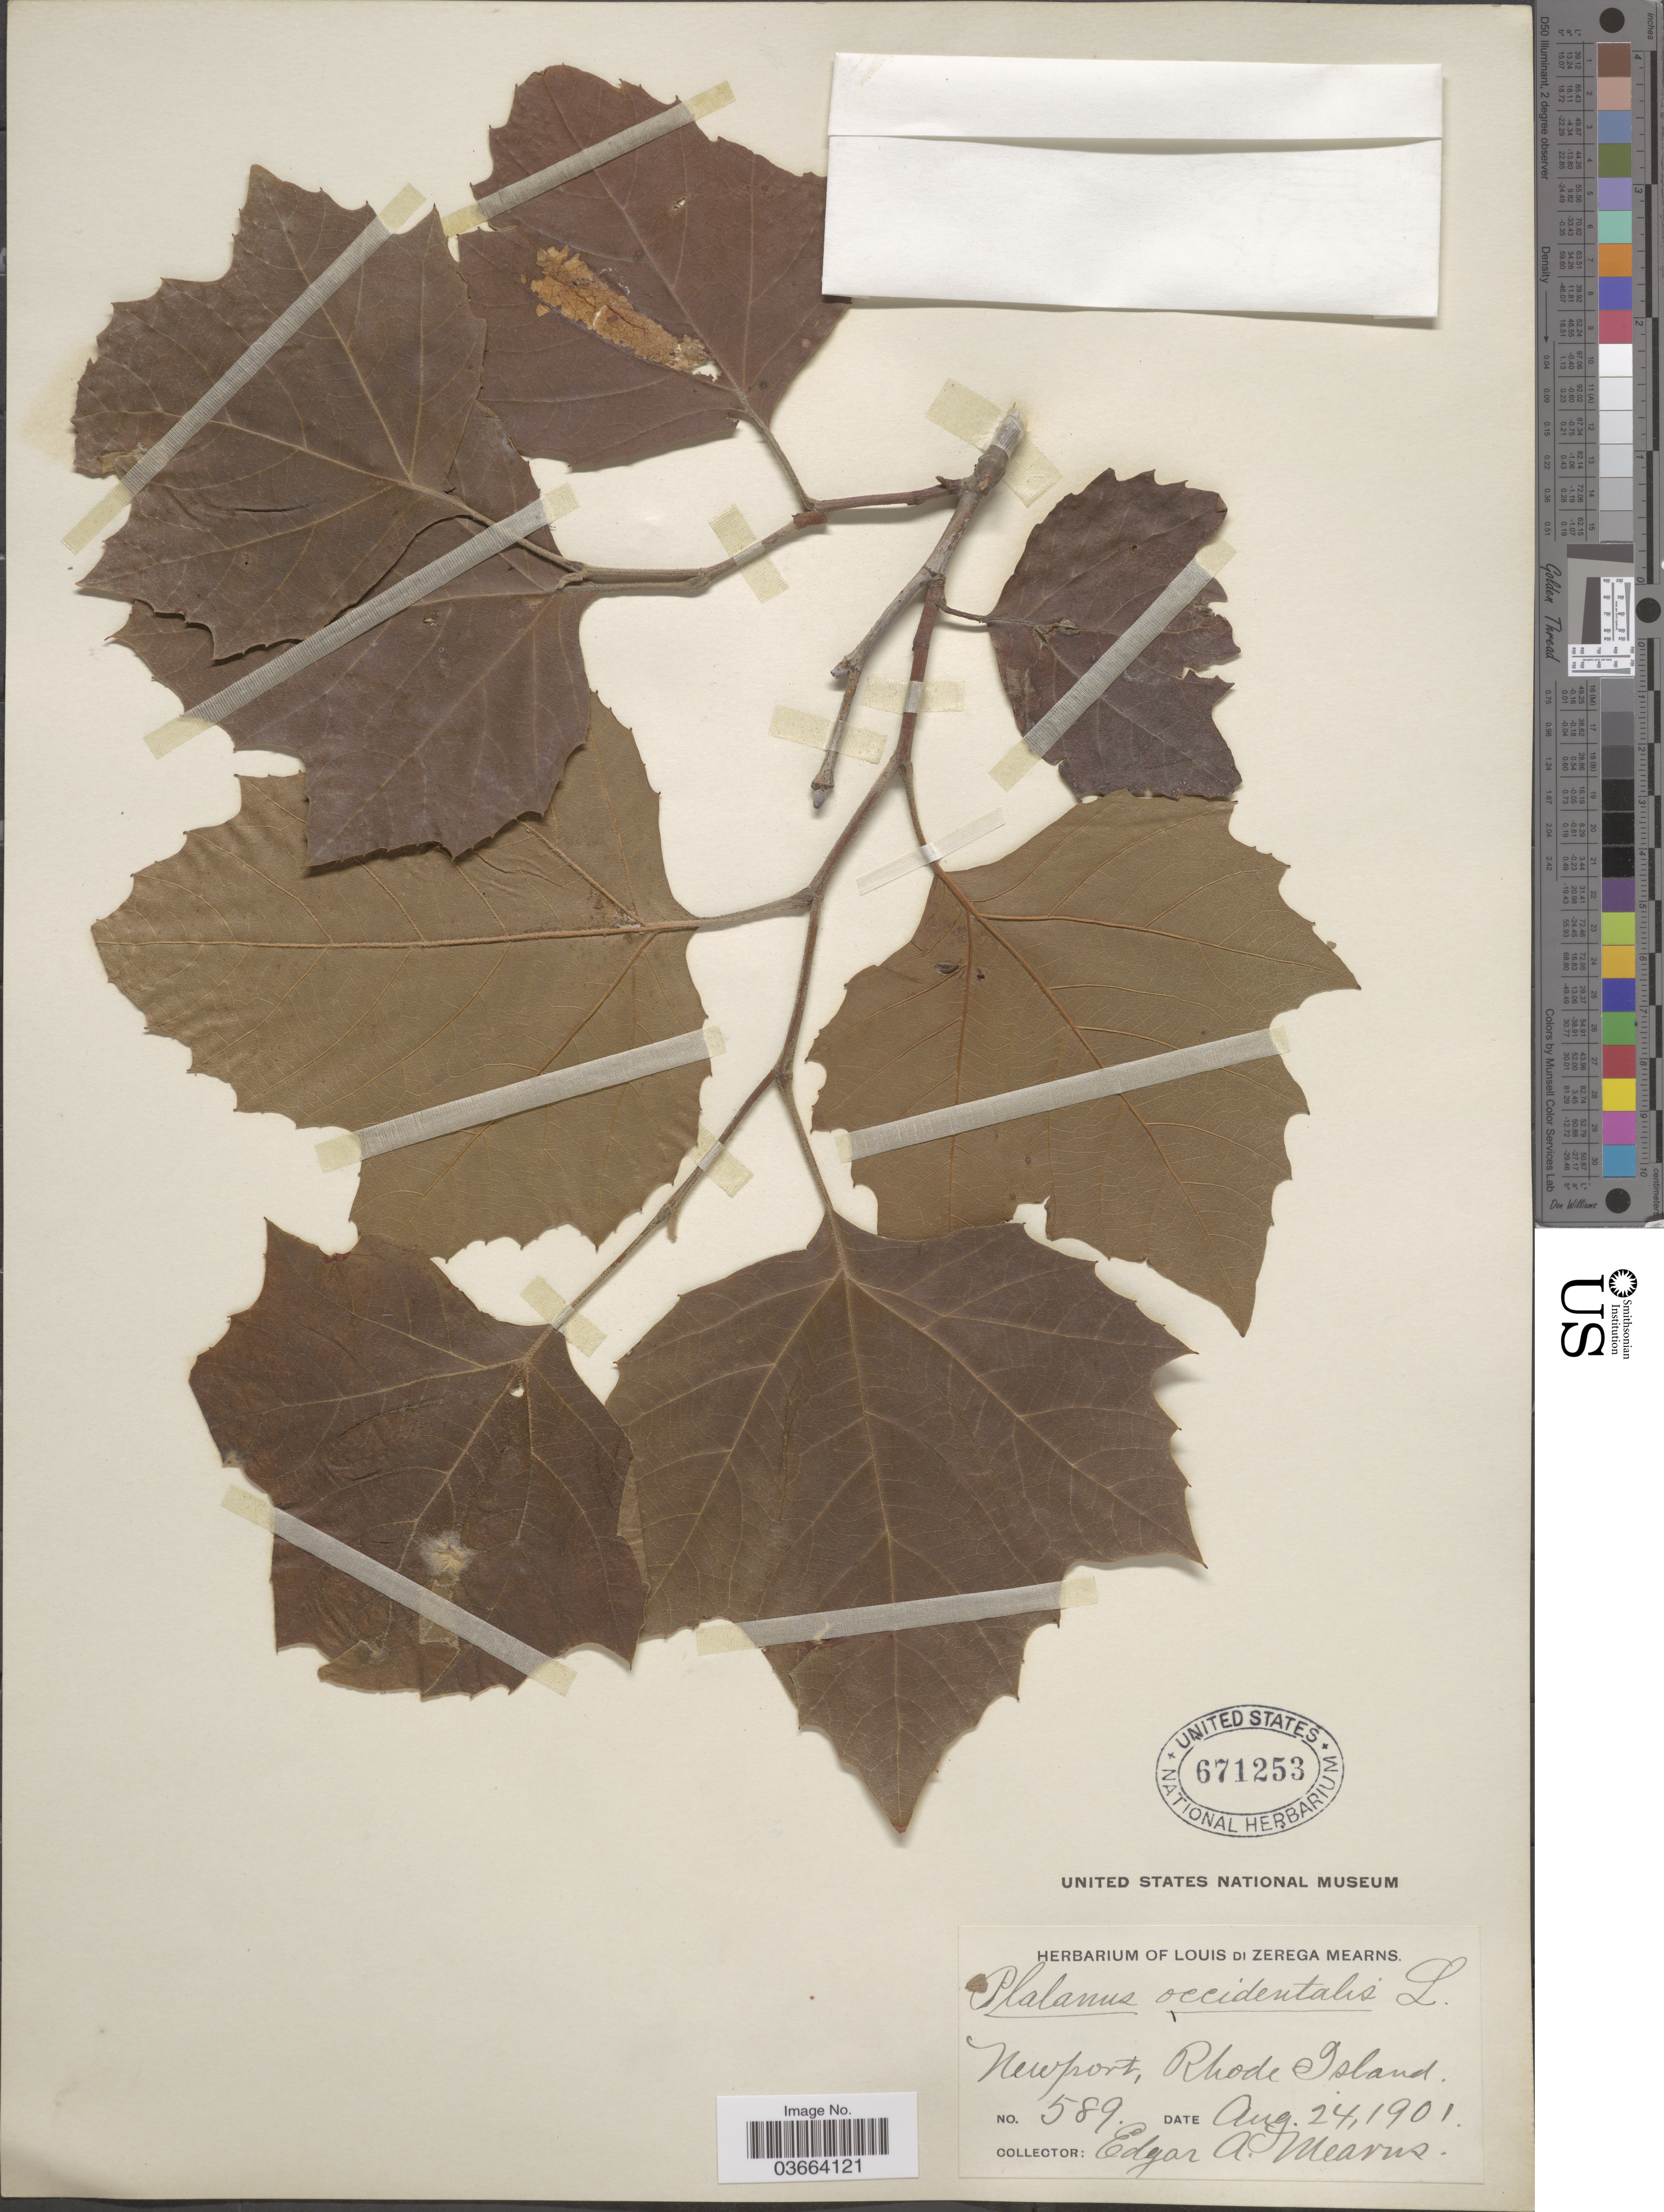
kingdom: Plantae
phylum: Tracheophyta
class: Magnoliopsida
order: Proteales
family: Platanaceae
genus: Platanus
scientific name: Platanus occidentalis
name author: L.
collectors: E. A. Mearns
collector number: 589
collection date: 1901-08-24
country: United States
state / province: Rhode Island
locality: Newport.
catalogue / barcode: US 671253